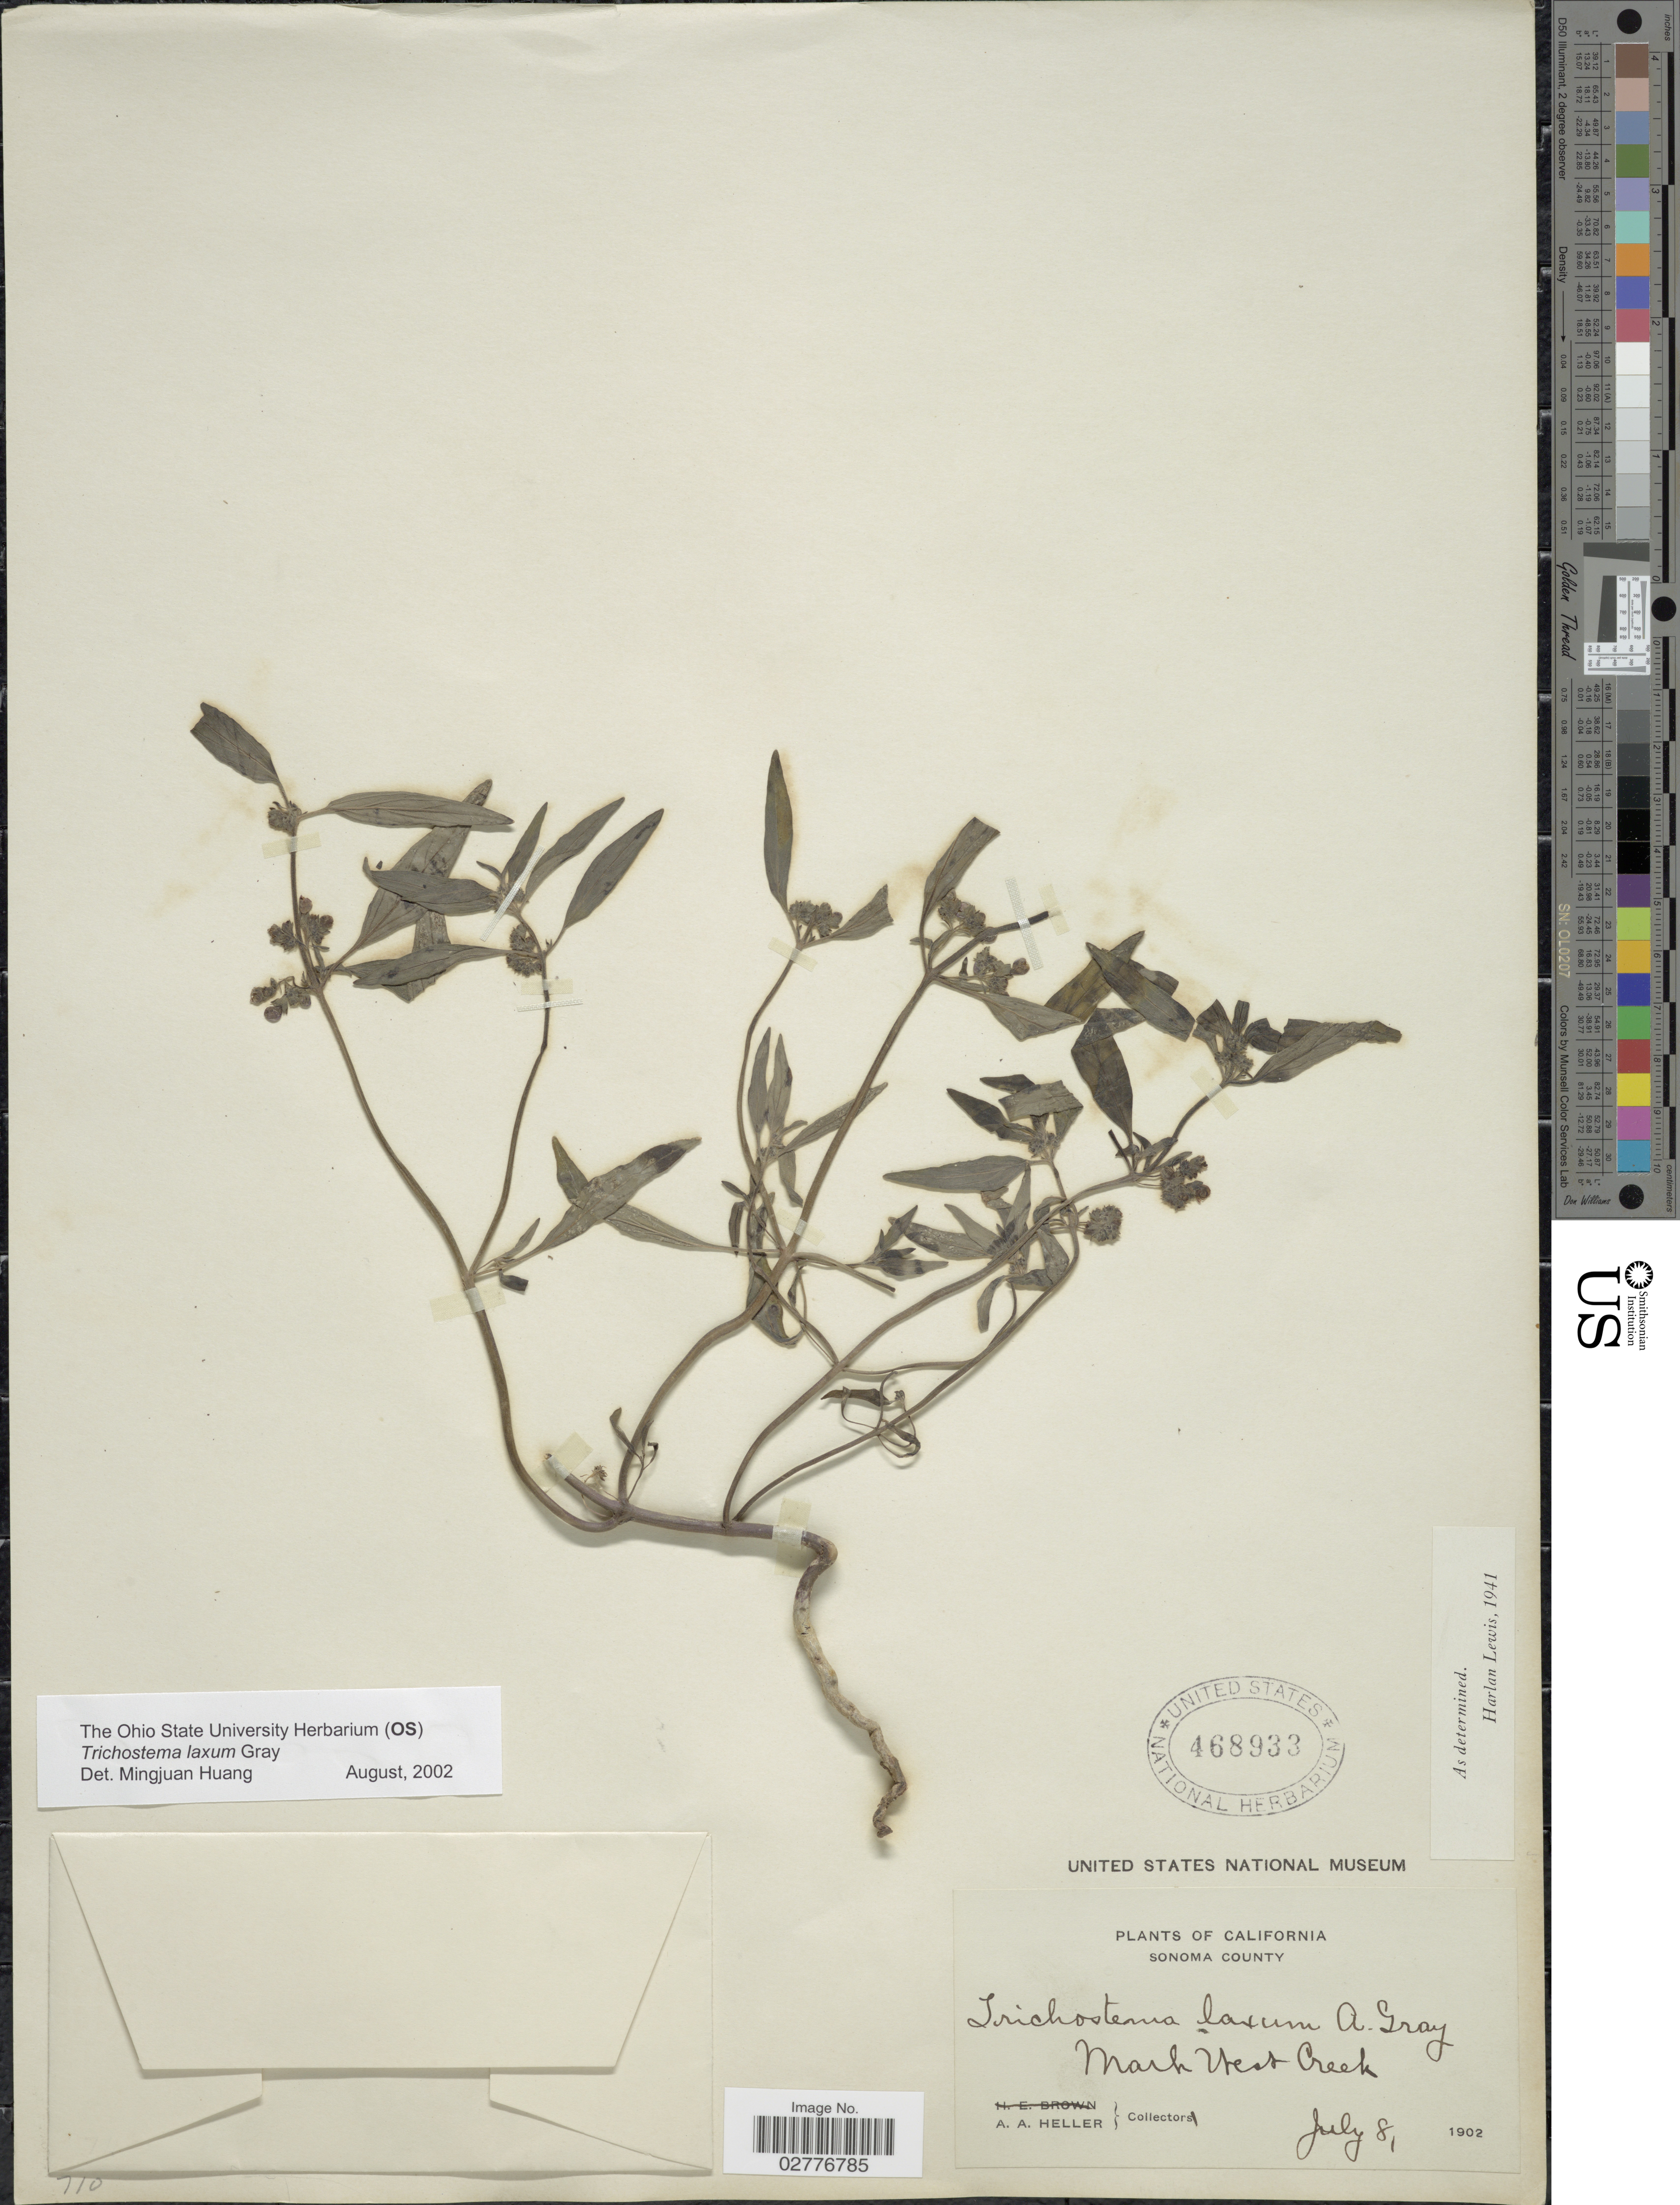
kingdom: Plantae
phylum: Tracheophyta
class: Magnoliopsida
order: Lamiales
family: Lamiaceae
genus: Trichostema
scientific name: Trichostema laxum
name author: A. Gray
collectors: A. A. Heller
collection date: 1902-07-08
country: United States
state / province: California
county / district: Sonoma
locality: Sonoma County. Mark West Creek.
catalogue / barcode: US 468933